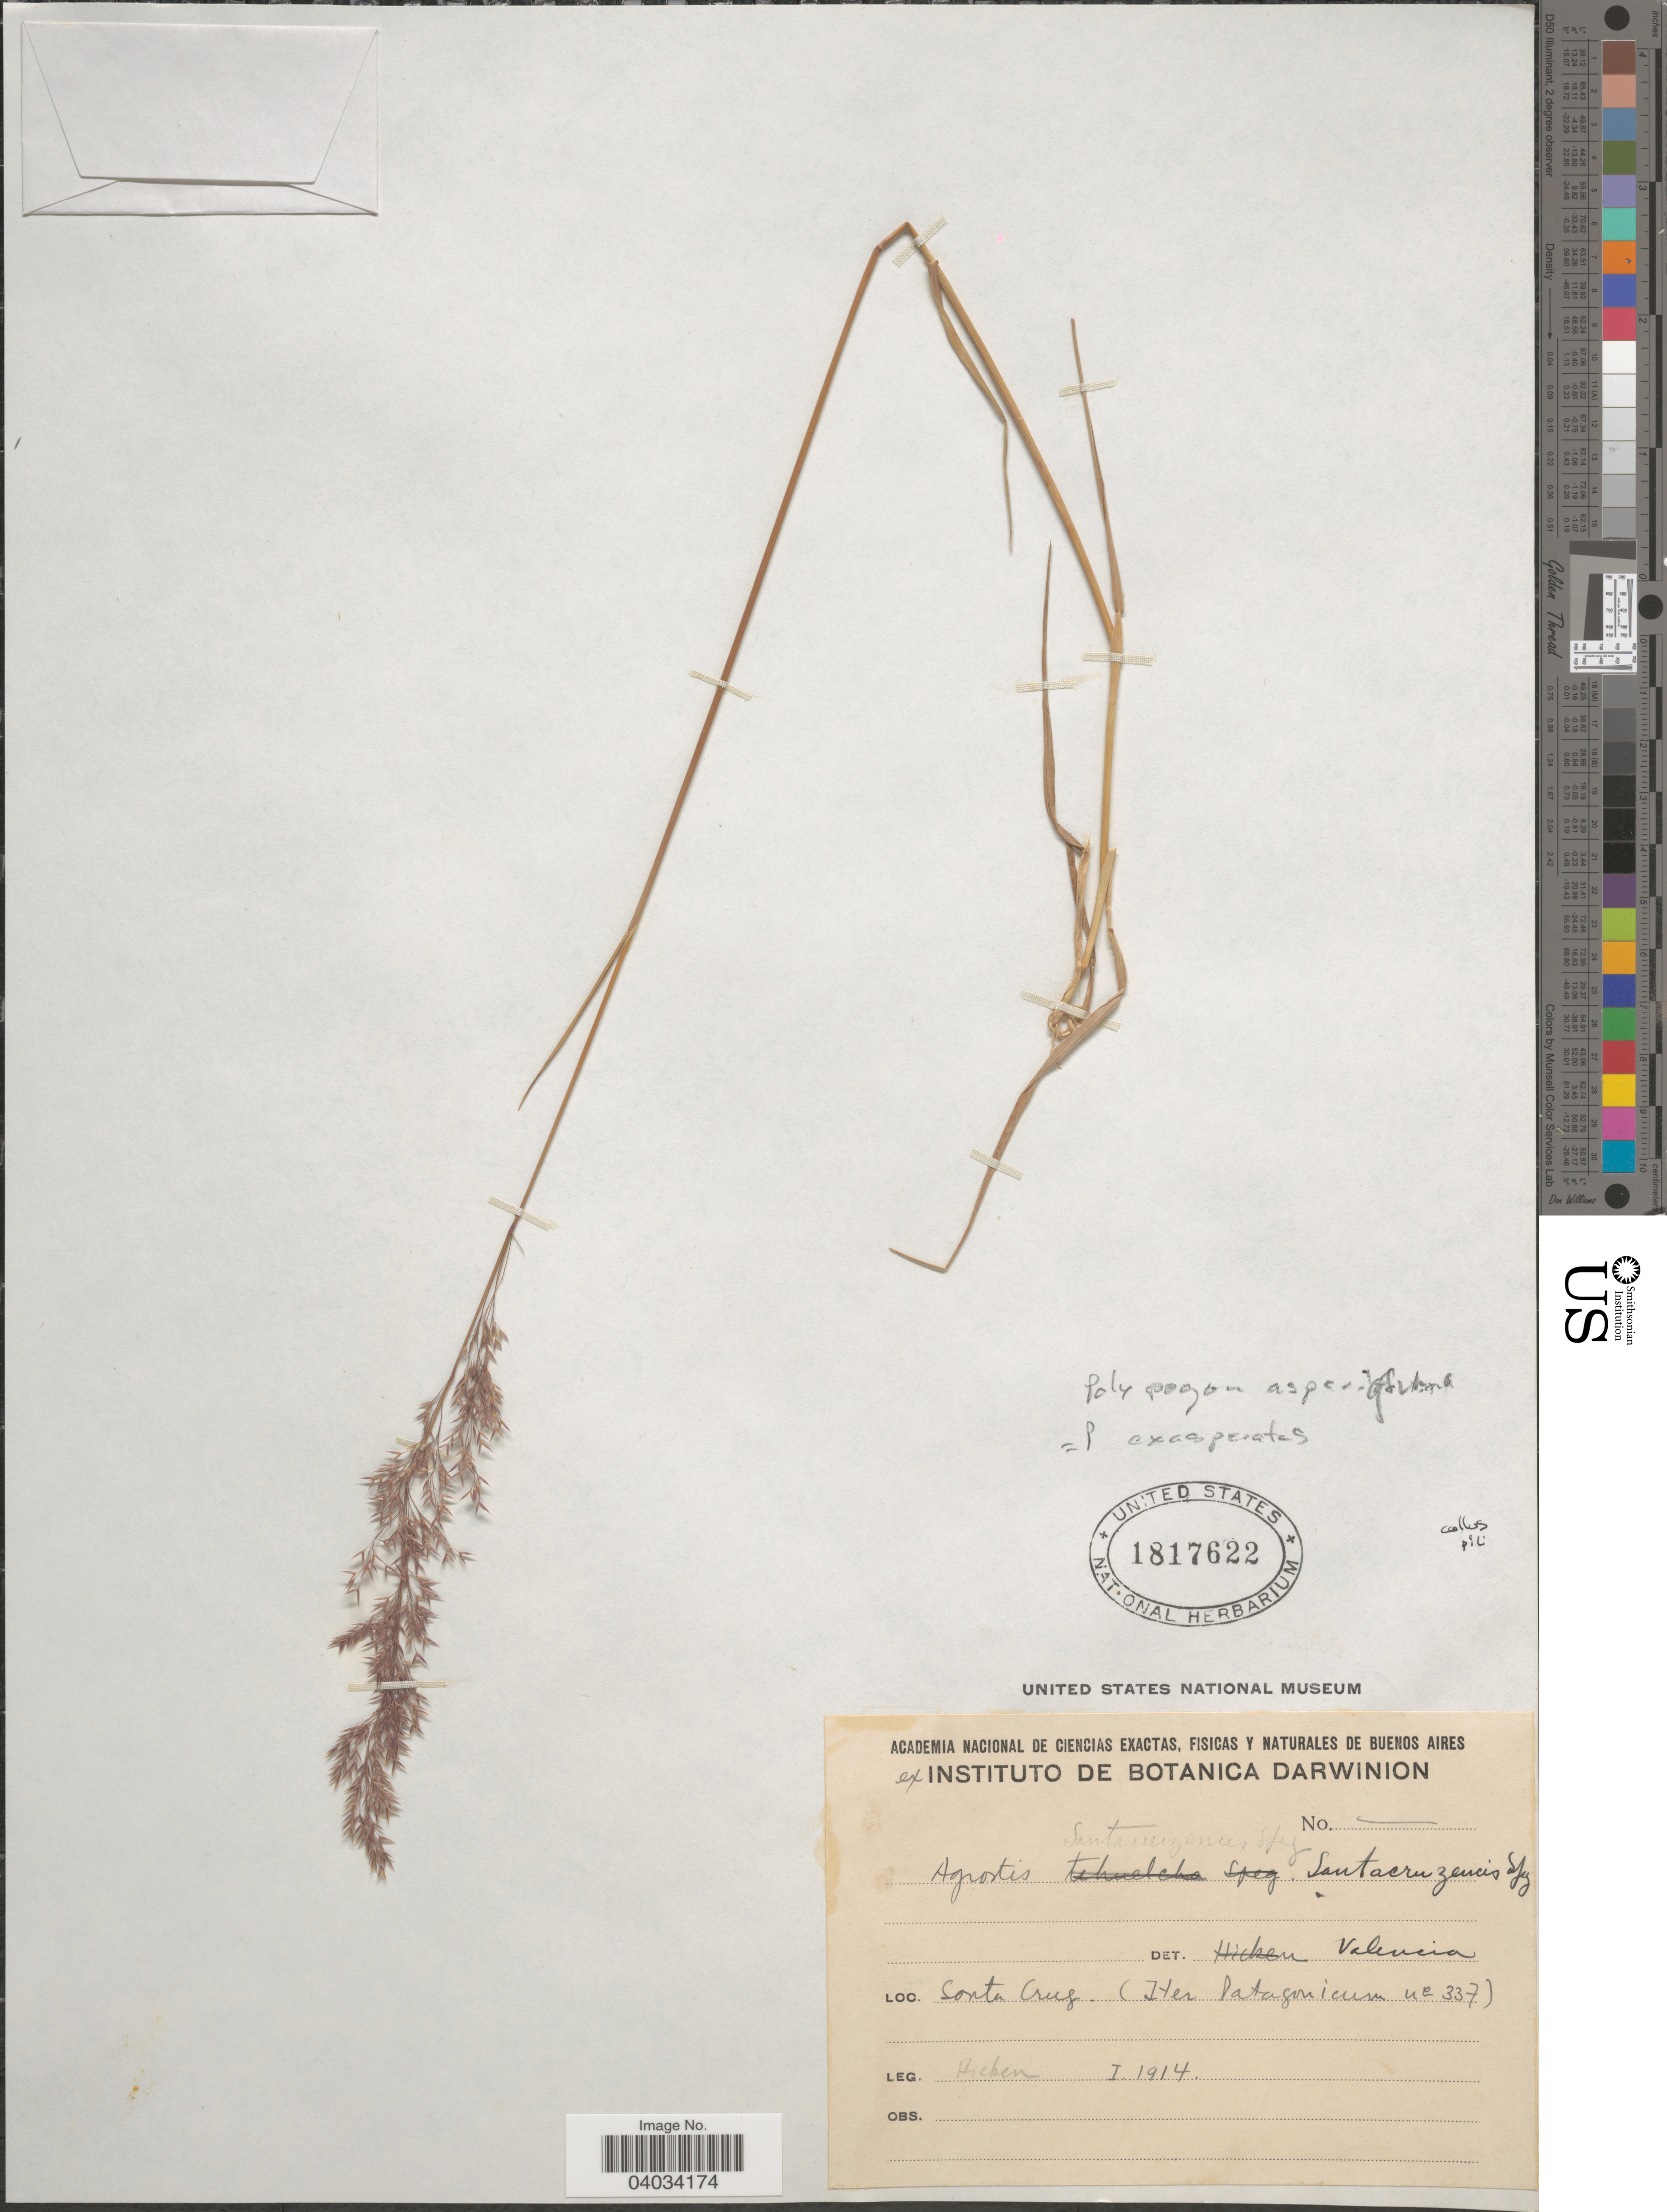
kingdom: Plantae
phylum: Tracheophyta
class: Liliopsida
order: Poales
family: Poaceae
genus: Polypogon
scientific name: Polypogon exasperatus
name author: (Trin.) Renvoize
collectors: Hicken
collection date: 1914-01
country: Argentina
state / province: Santa Cruz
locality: (Iter Patagonia).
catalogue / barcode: US 1817622